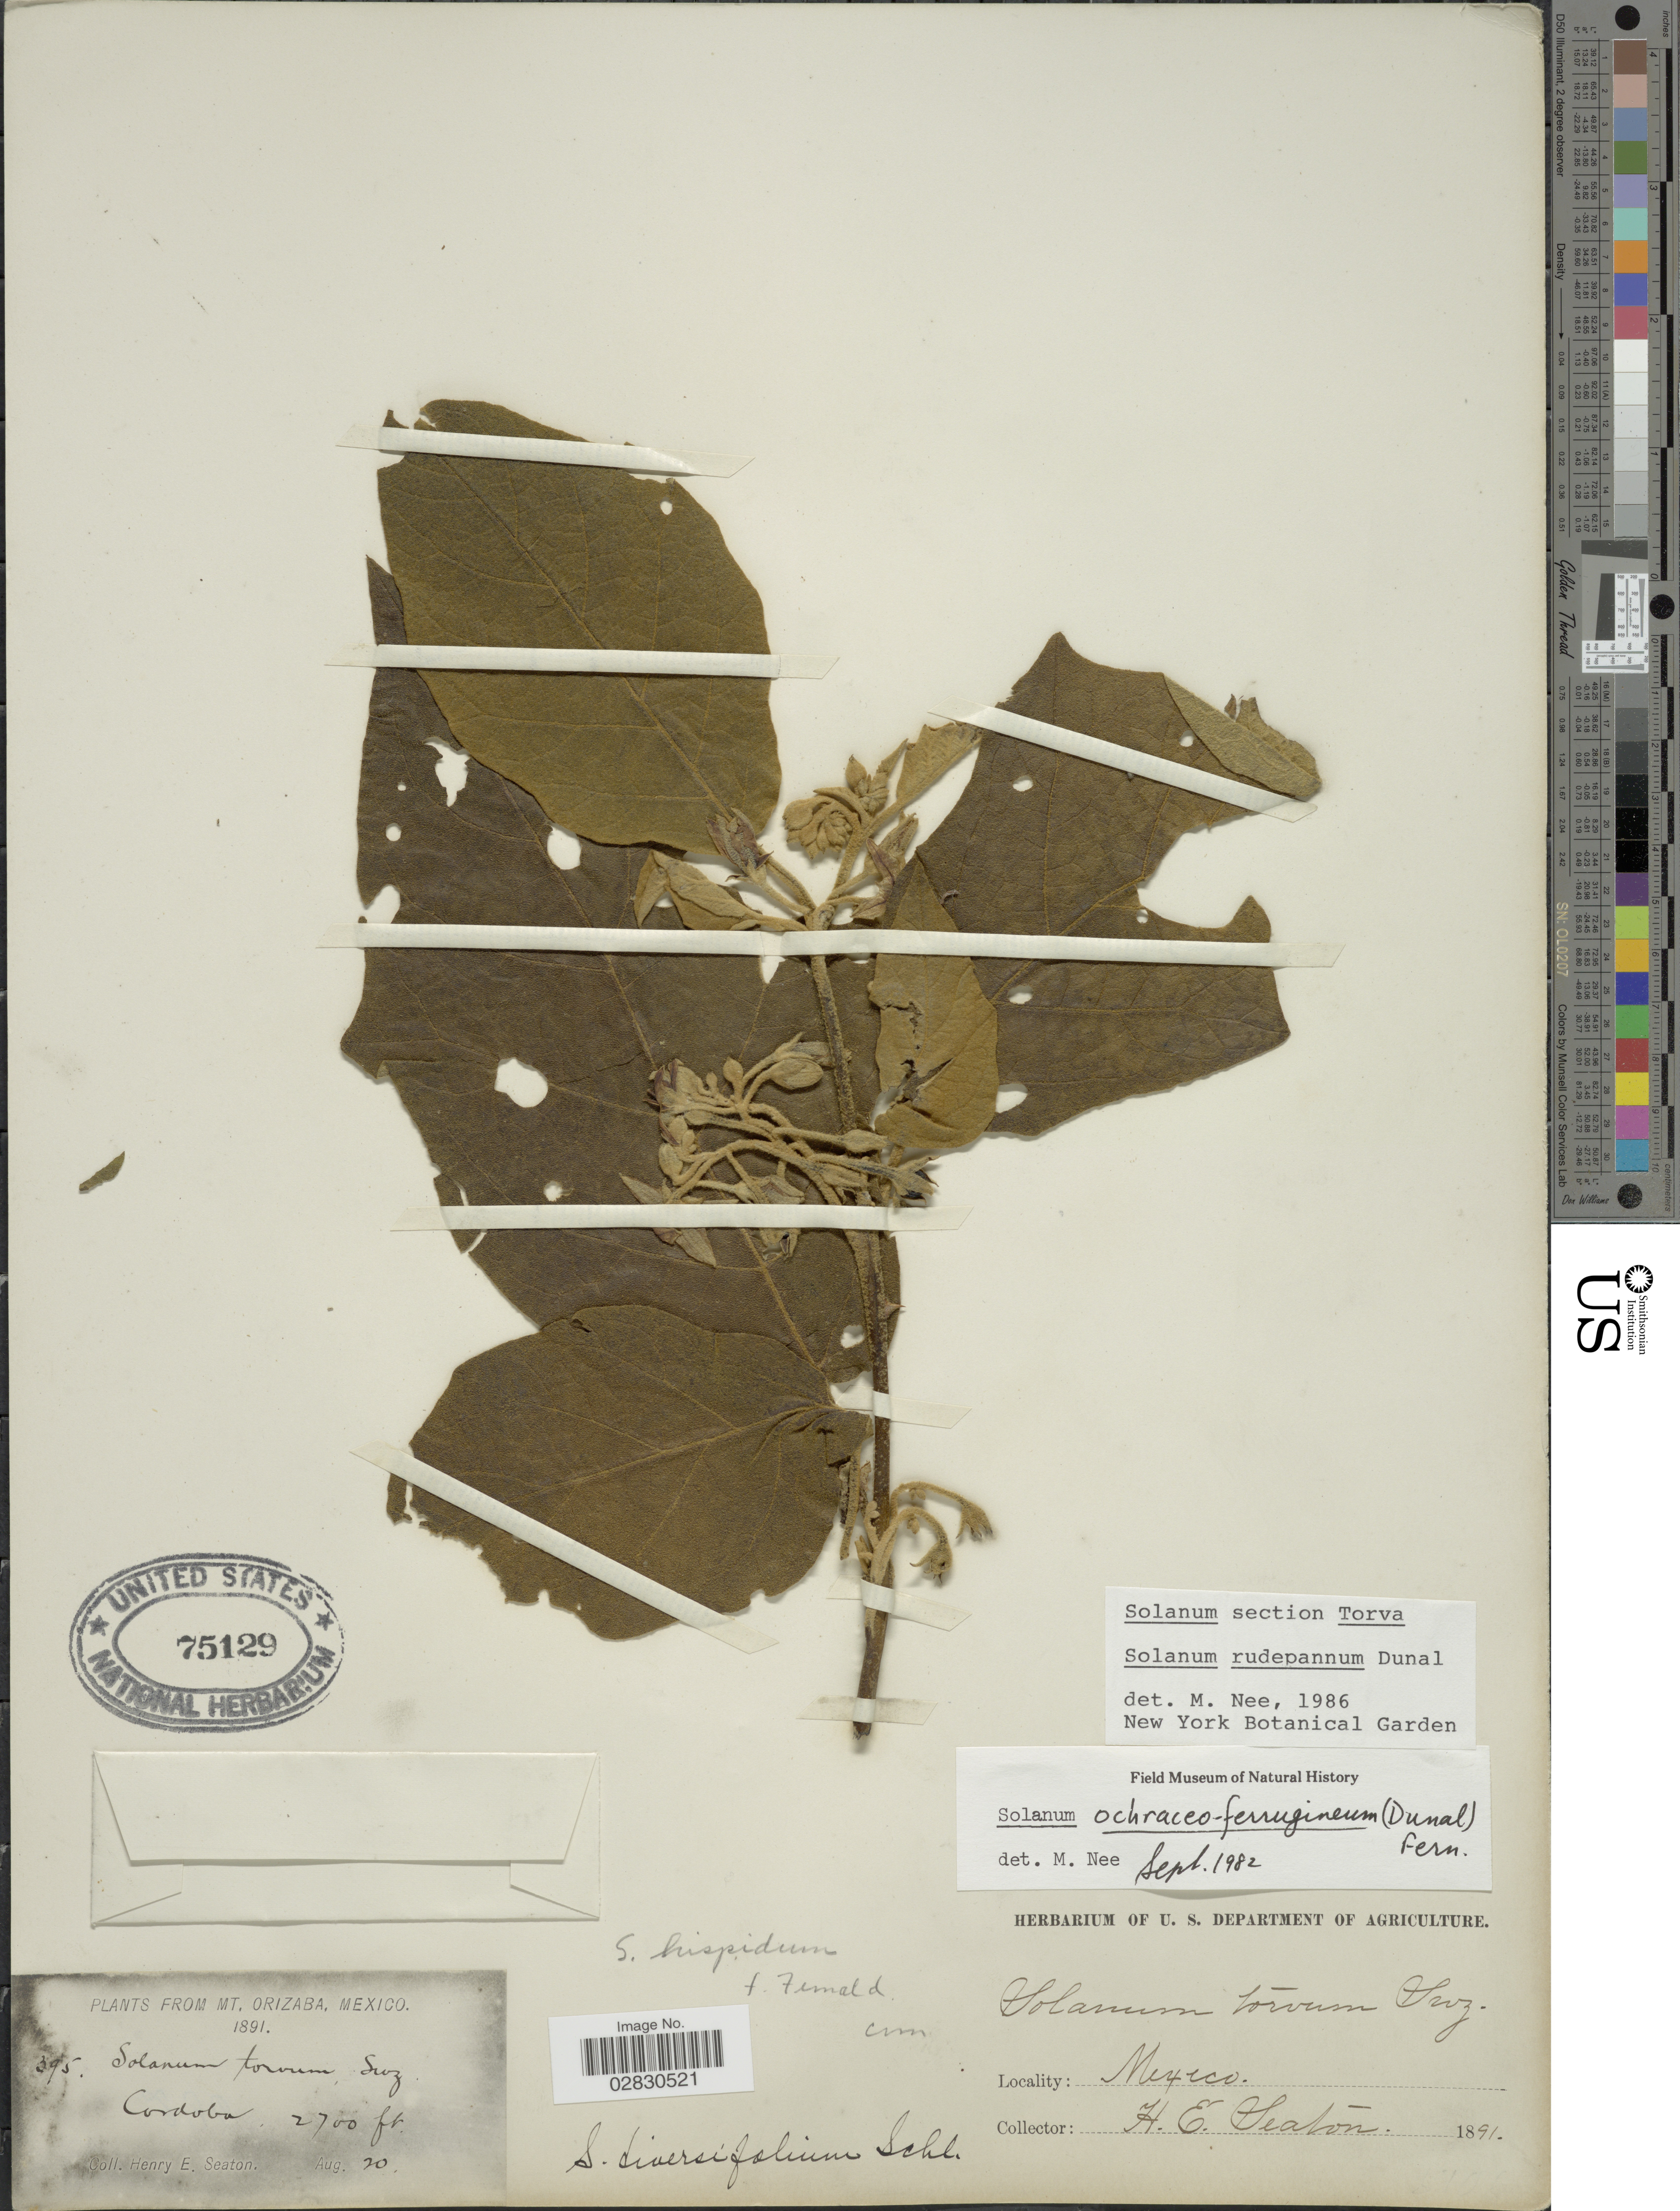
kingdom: Plantae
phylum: Tracheophyta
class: Magnoliopsida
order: Solanales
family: Solanaceae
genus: Solanum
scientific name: Solanum rudepannum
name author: Dunal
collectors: H. E. Seaton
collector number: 395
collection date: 1891-08-20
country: Mexico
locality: Mt. Orizaba. Cordoba.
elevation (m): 823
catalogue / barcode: US 75129